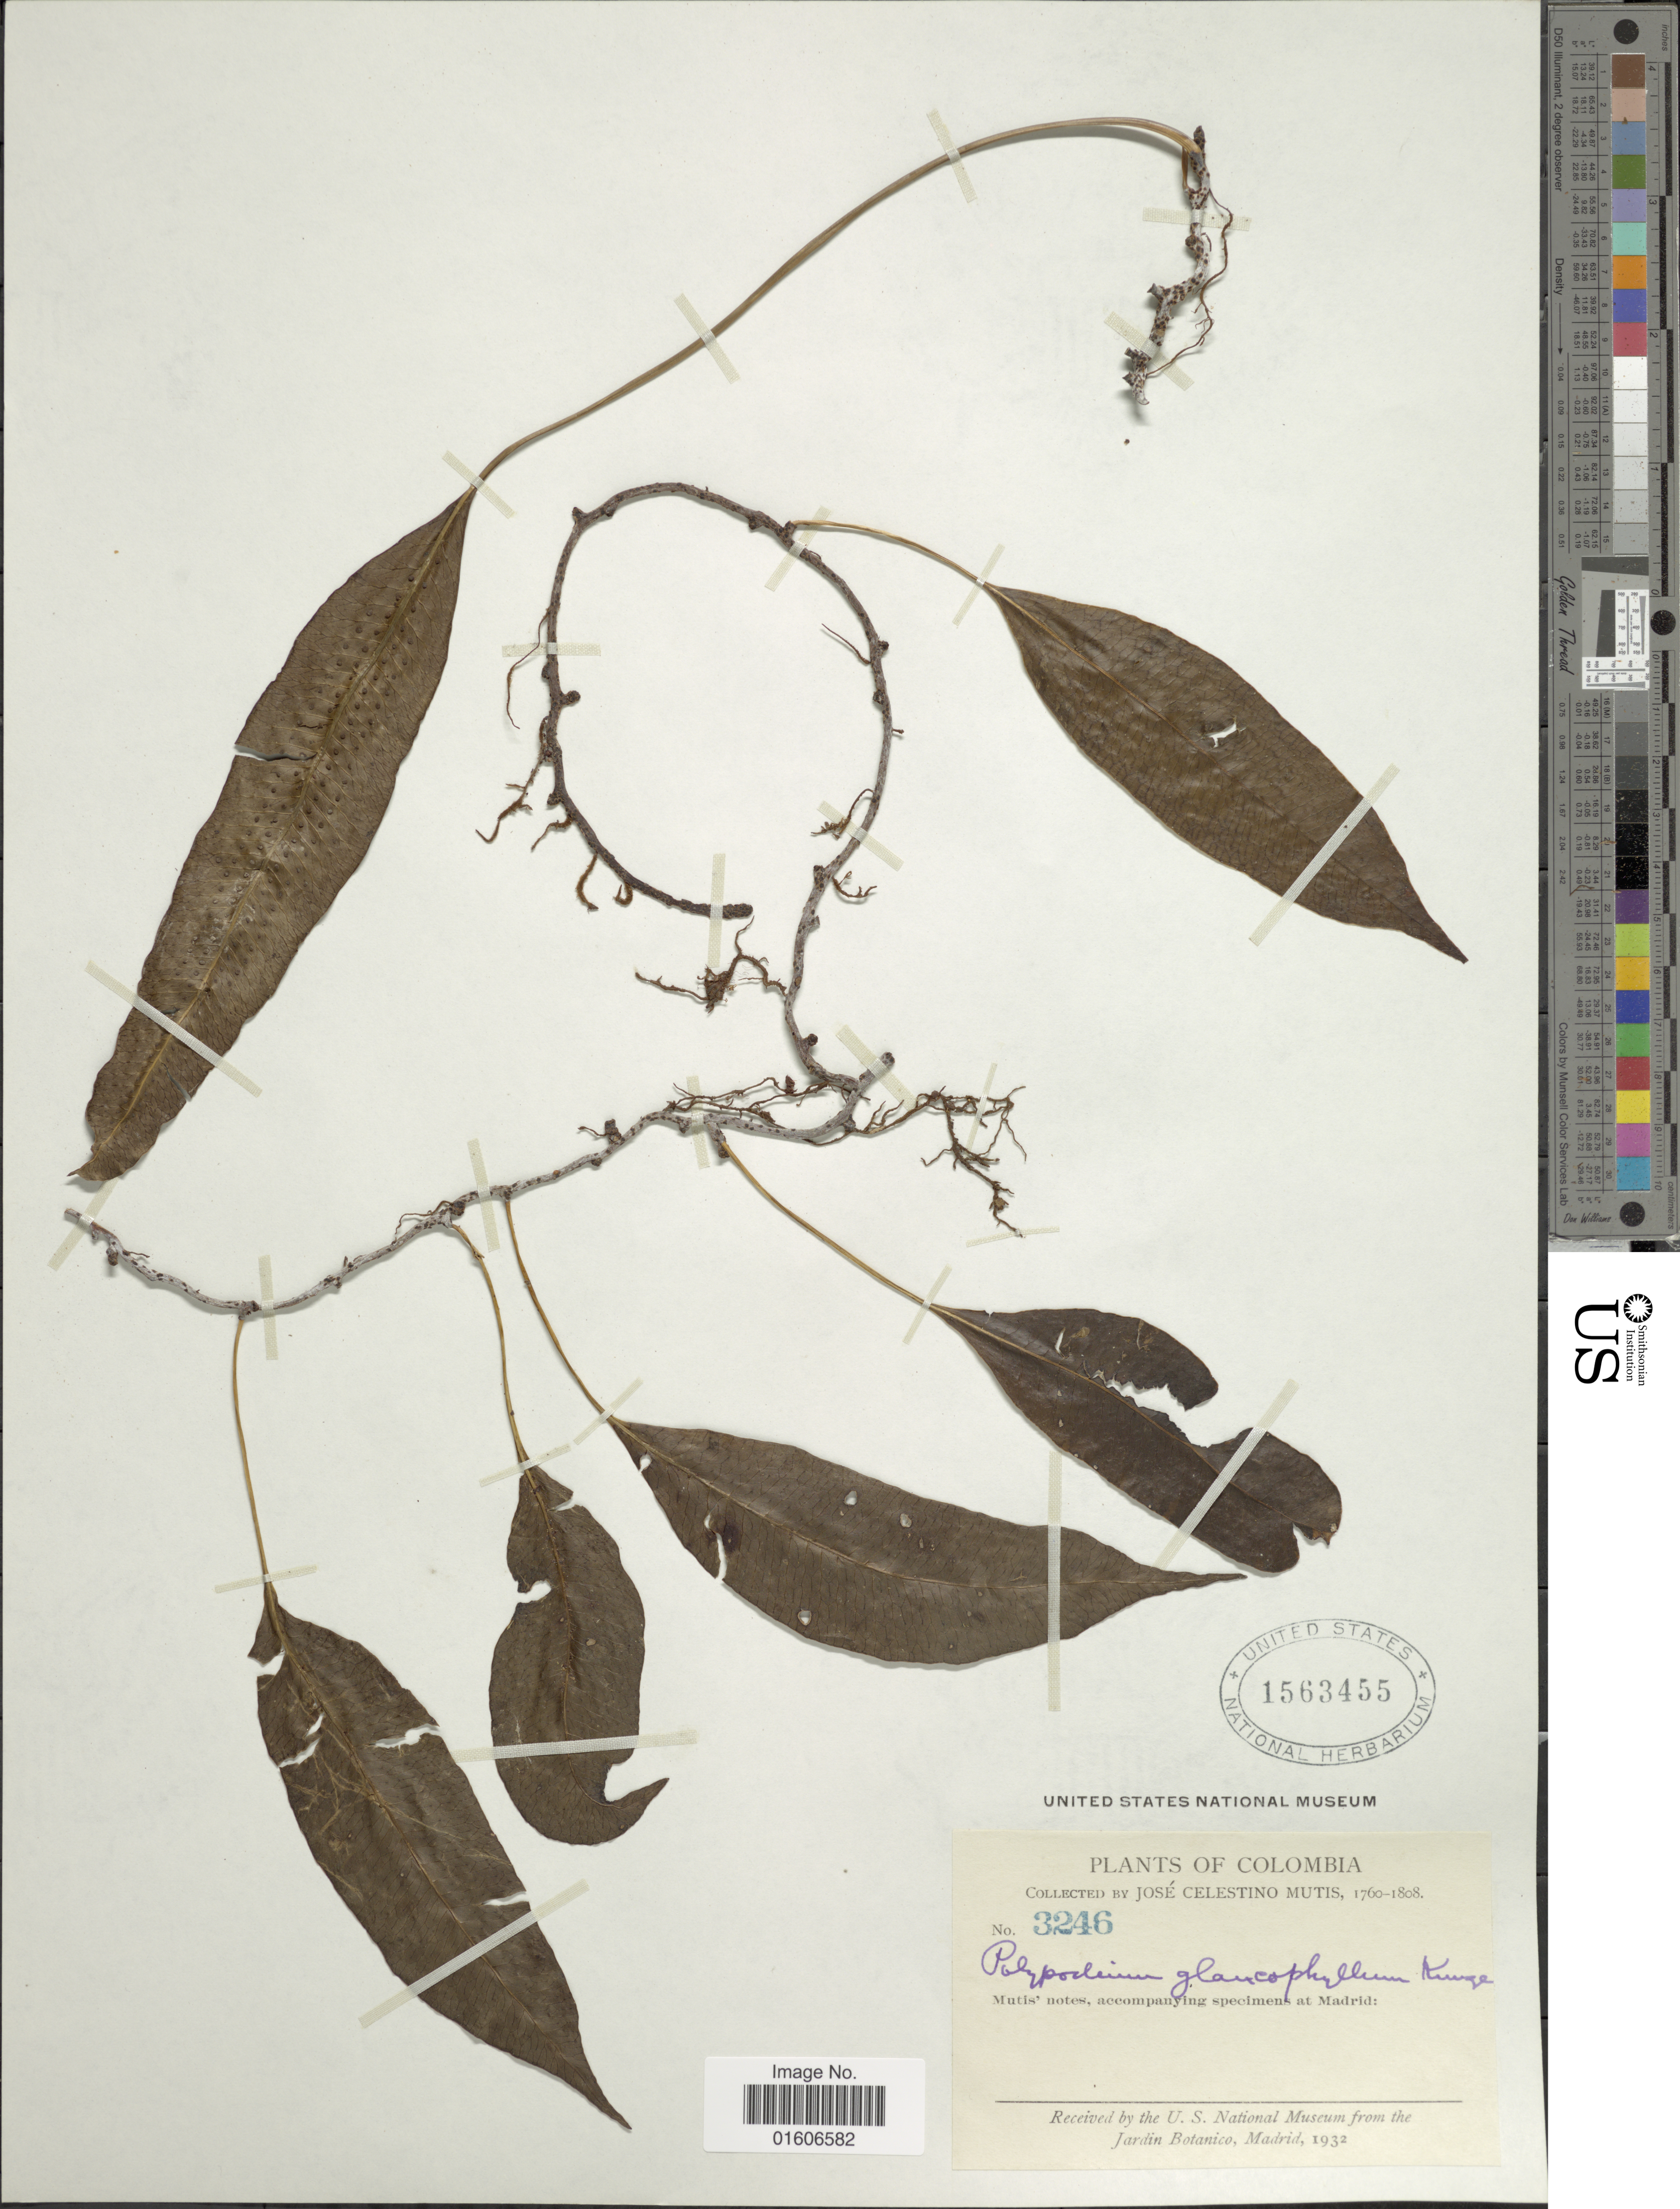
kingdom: Plantae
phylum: Tracheophyta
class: Polypodiopsida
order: Polypodiales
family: Polypodiaceae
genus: Serpocaulon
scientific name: Serpocaulon levigatum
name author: (Cav.) A.R. Sm.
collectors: J. C. B. Mutis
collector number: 3246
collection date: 1760/1808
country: Colombia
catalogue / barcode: US 1563455